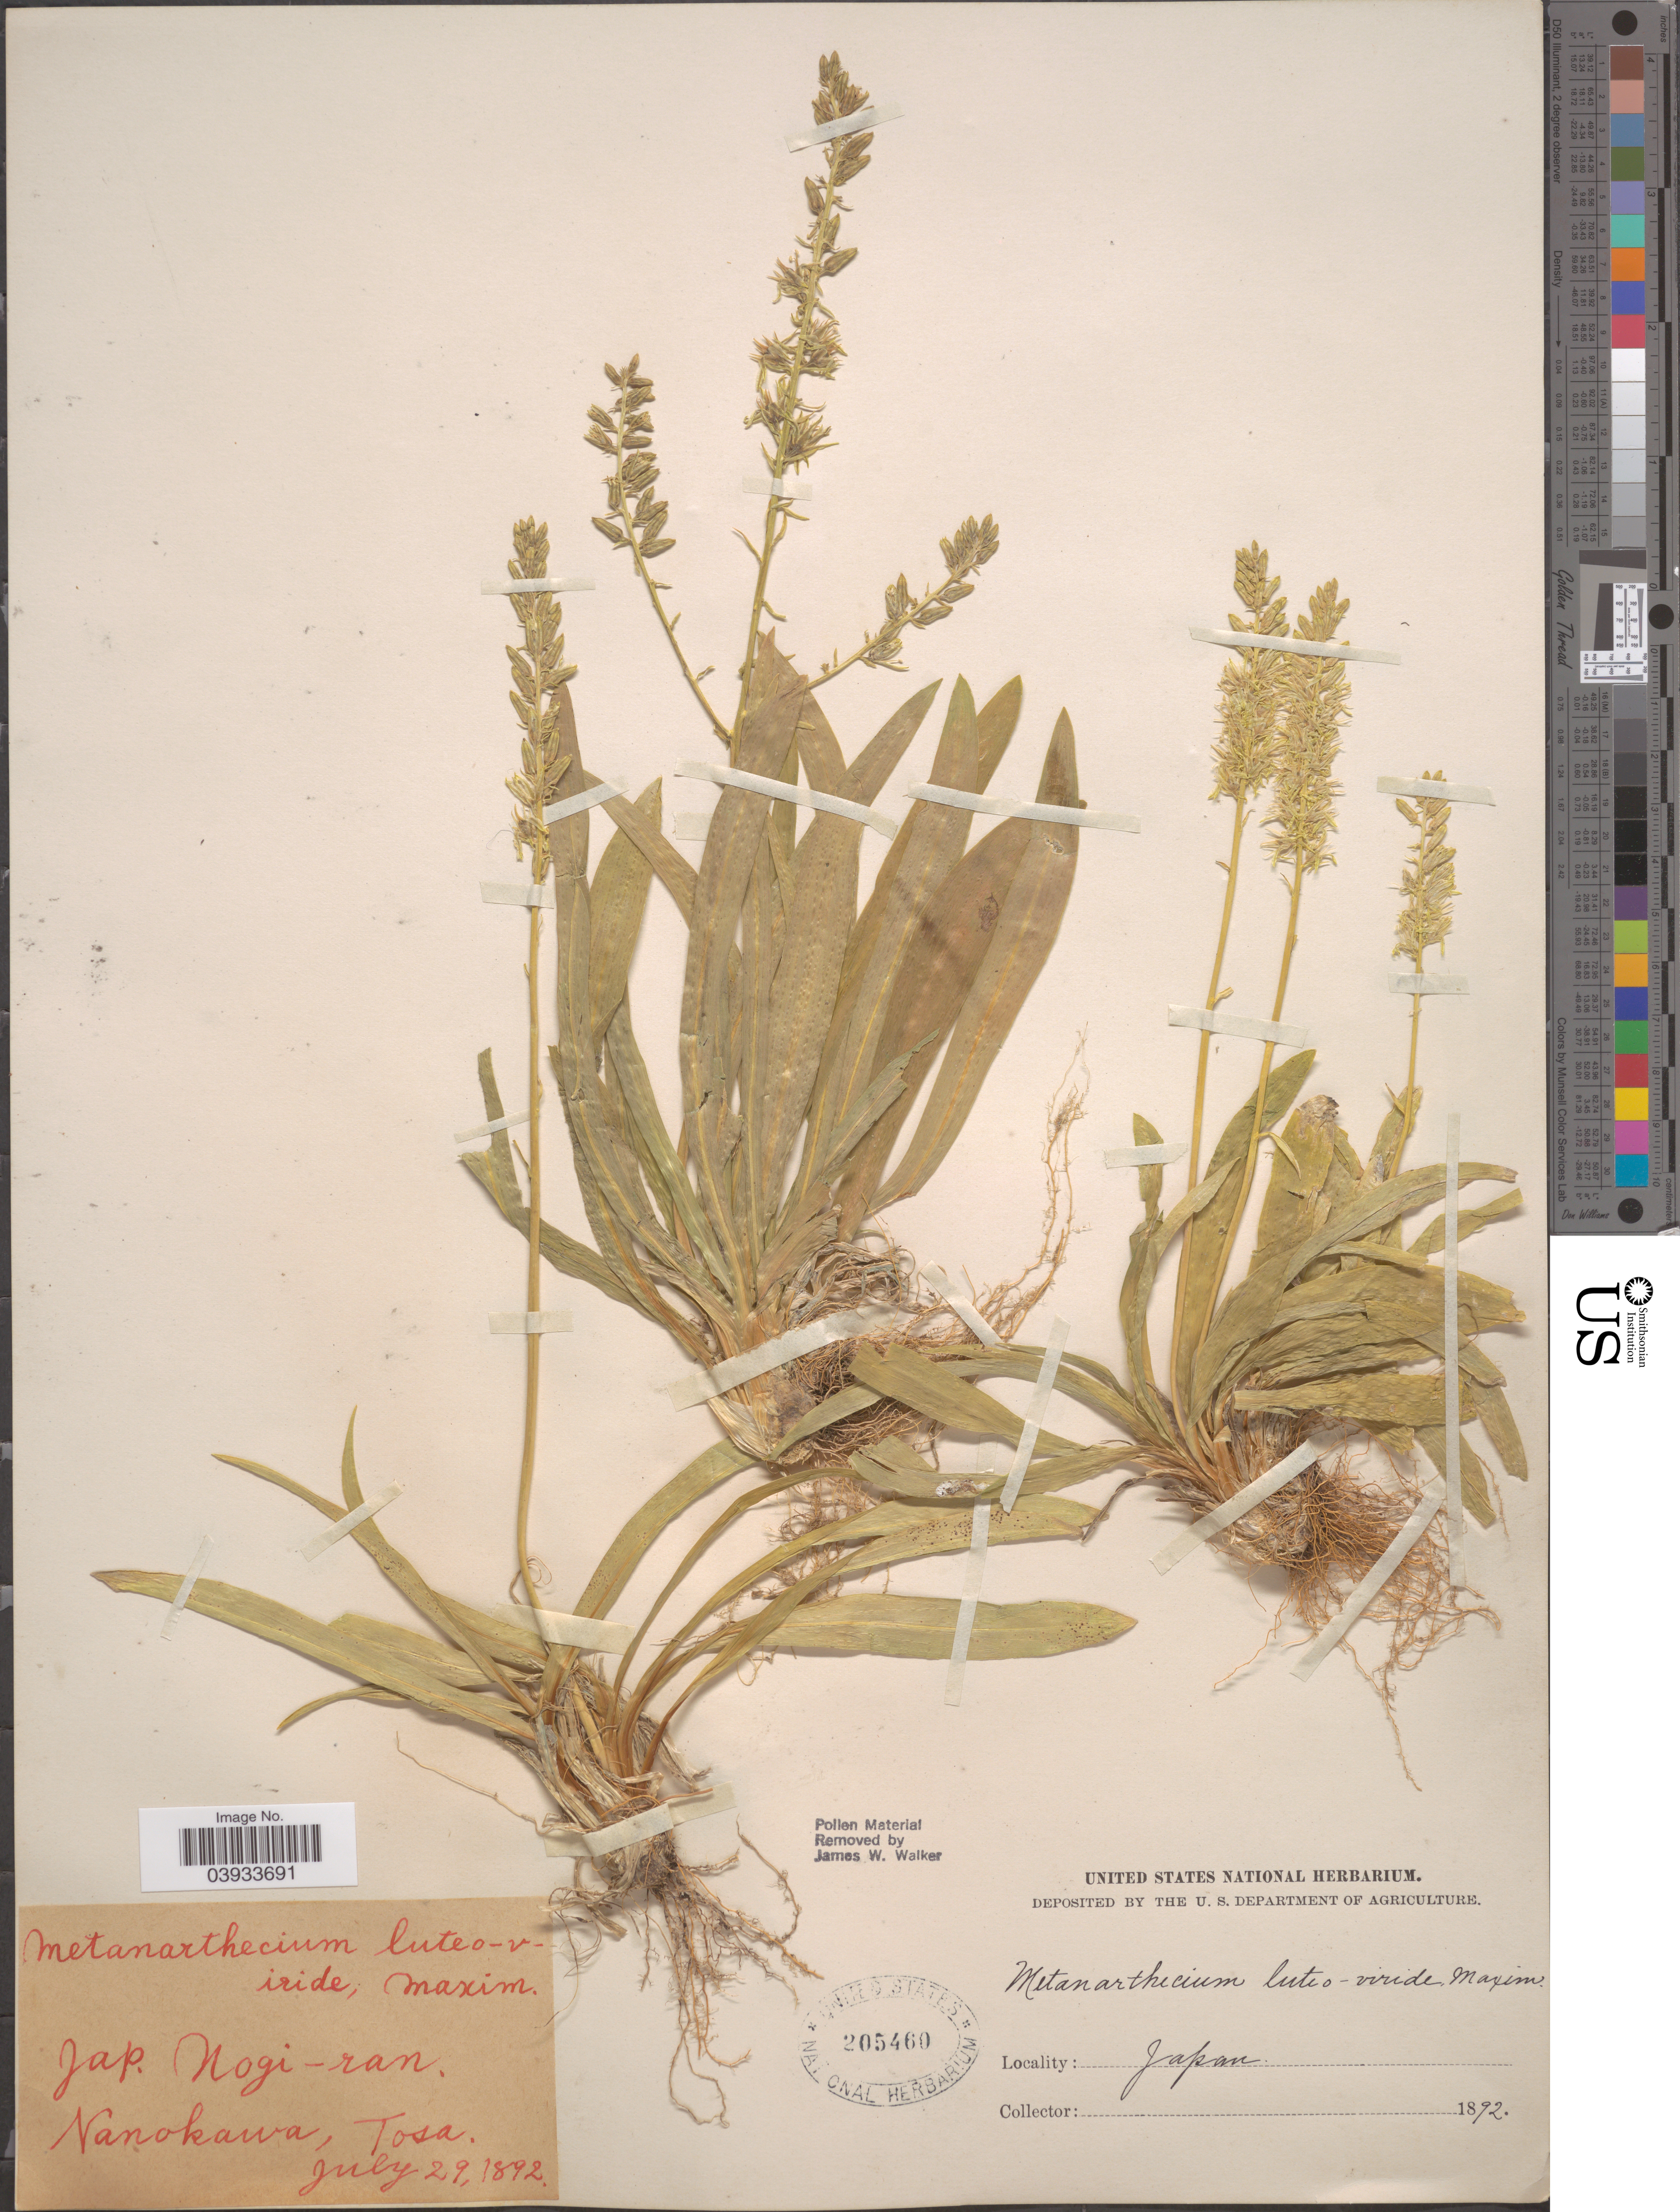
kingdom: Plantae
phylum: Tracheophyta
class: Liliopsida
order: Dioscoreales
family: Nartheciaceae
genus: Metanarthecium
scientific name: Metanarthecium luteo-viride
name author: Maxim.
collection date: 1892-07-29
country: Japan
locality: Nogi-ran. Nanokawa, Tosa.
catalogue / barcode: US 205460